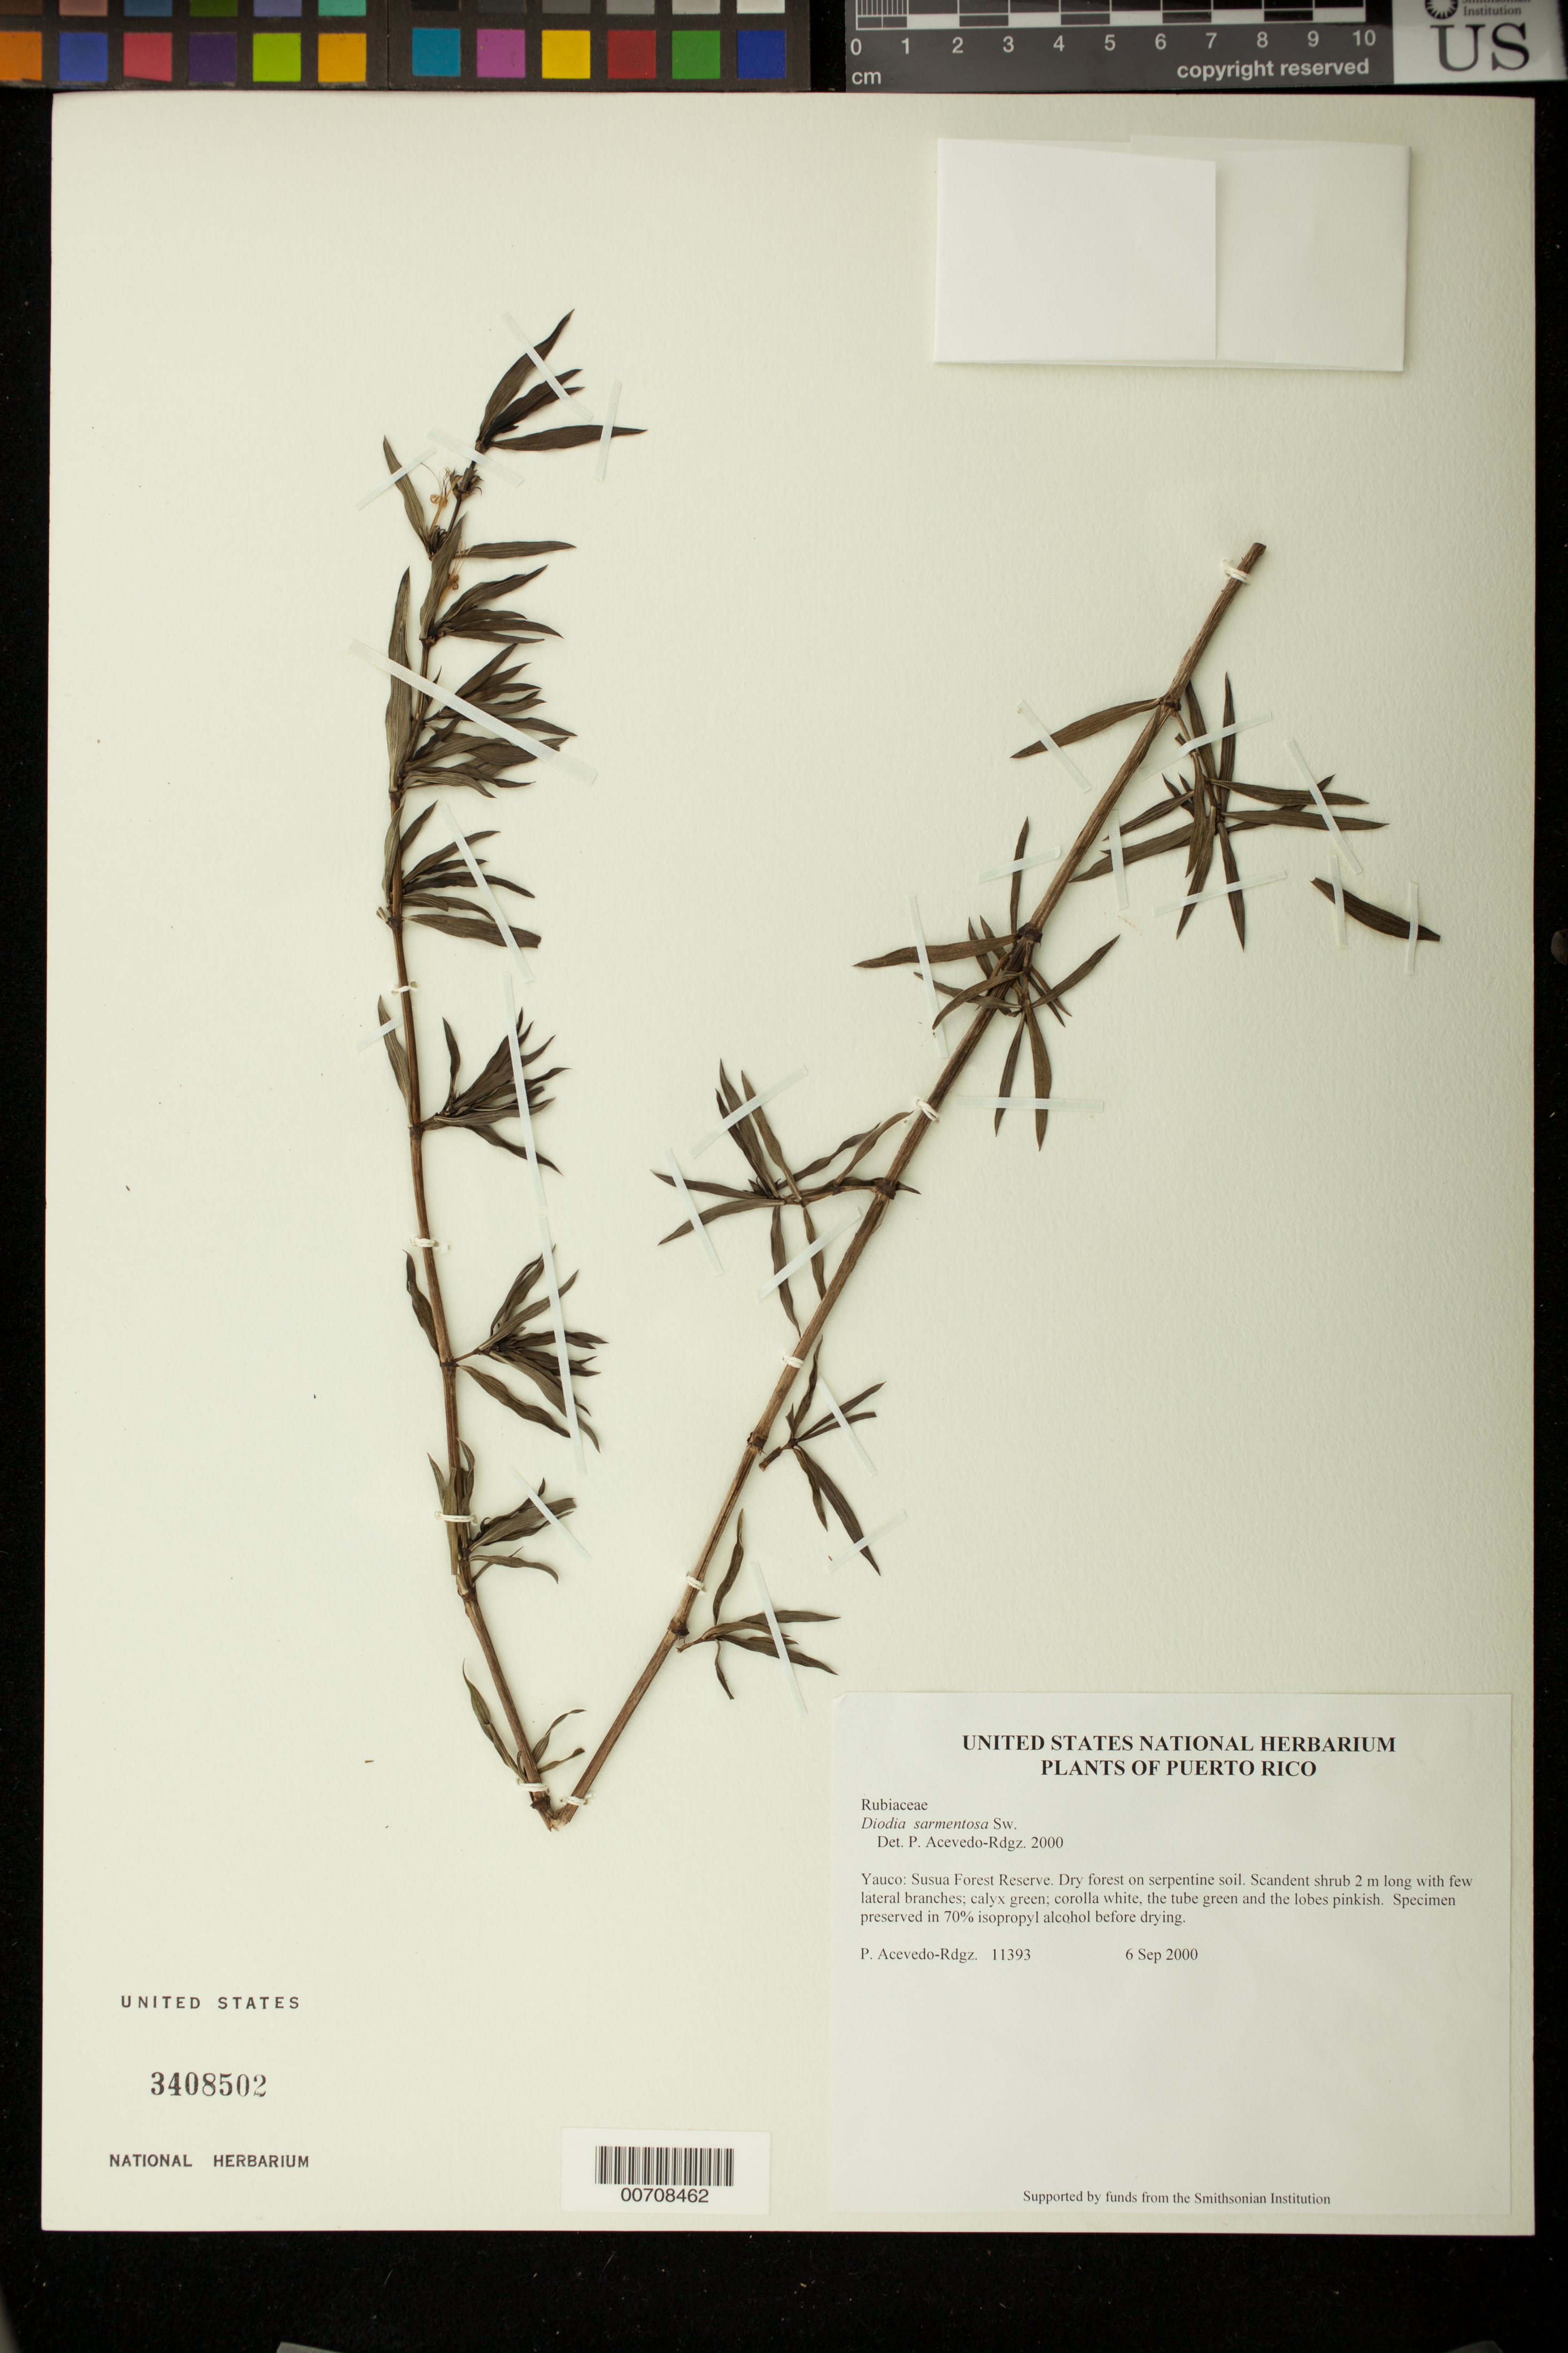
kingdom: Plantae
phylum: Tracheophyta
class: Magnoliopsida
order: Gentianales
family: Rubiaceae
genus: Diodia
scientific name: Diodia sarmentosa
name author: Sw.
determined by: Acevedo-Rodríguez, P., (BOT), Smithsonian Institution - National Museum of Natural History (UNITED STATES)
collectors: P. Acevedo-Rodr.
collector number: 11393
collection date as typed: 06 Sep 2000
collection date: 2000-09-06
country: Puerto Rico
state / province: Yauco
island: Puerto Rico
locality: Yauco: Susua Forest Reserve.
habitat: Dry forest on serpentine soil.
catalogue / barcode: US 3408502